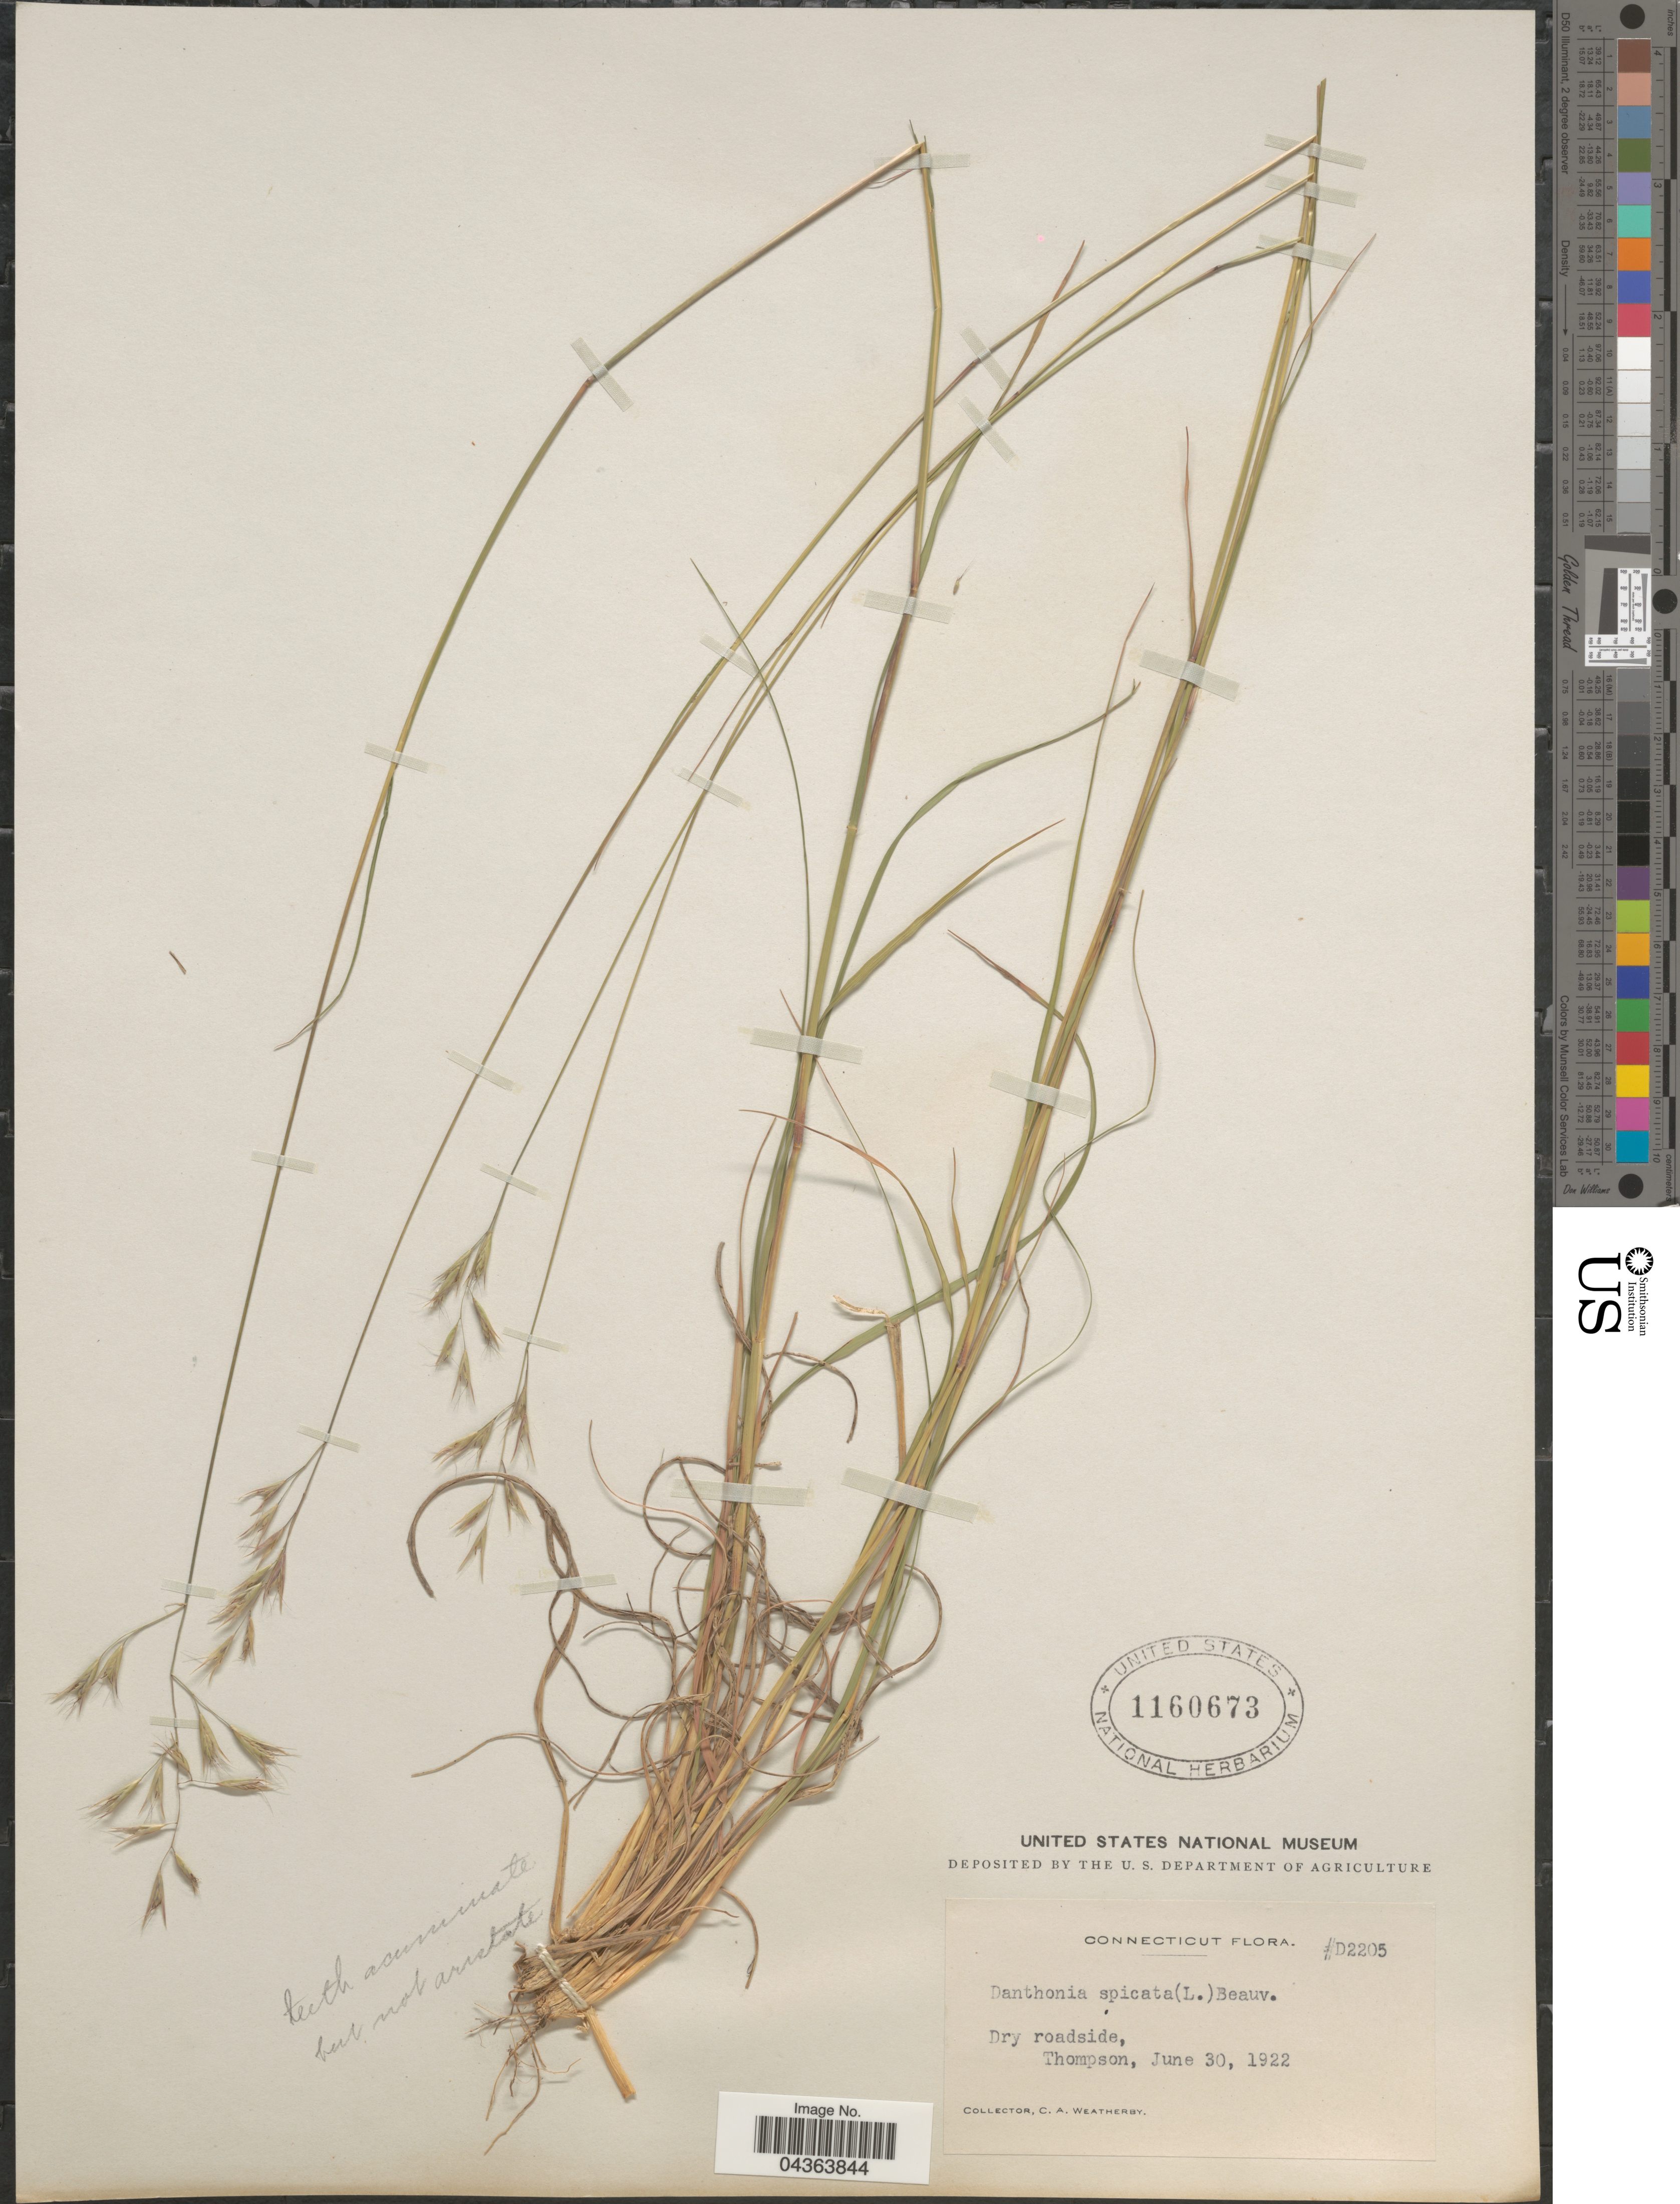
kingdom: Plantae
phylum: Tracheophyta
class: Liliopsida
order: Poales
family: Poaceae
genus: Danthonia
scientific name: Danthonia spicata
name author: (L.) P. Beauv. ex Roem. & Schult.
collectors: C. A. Weatherby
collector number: D2205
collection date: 1922-06-30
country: United States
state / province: Connecticut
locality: Thompson.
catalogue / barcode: US 1160673